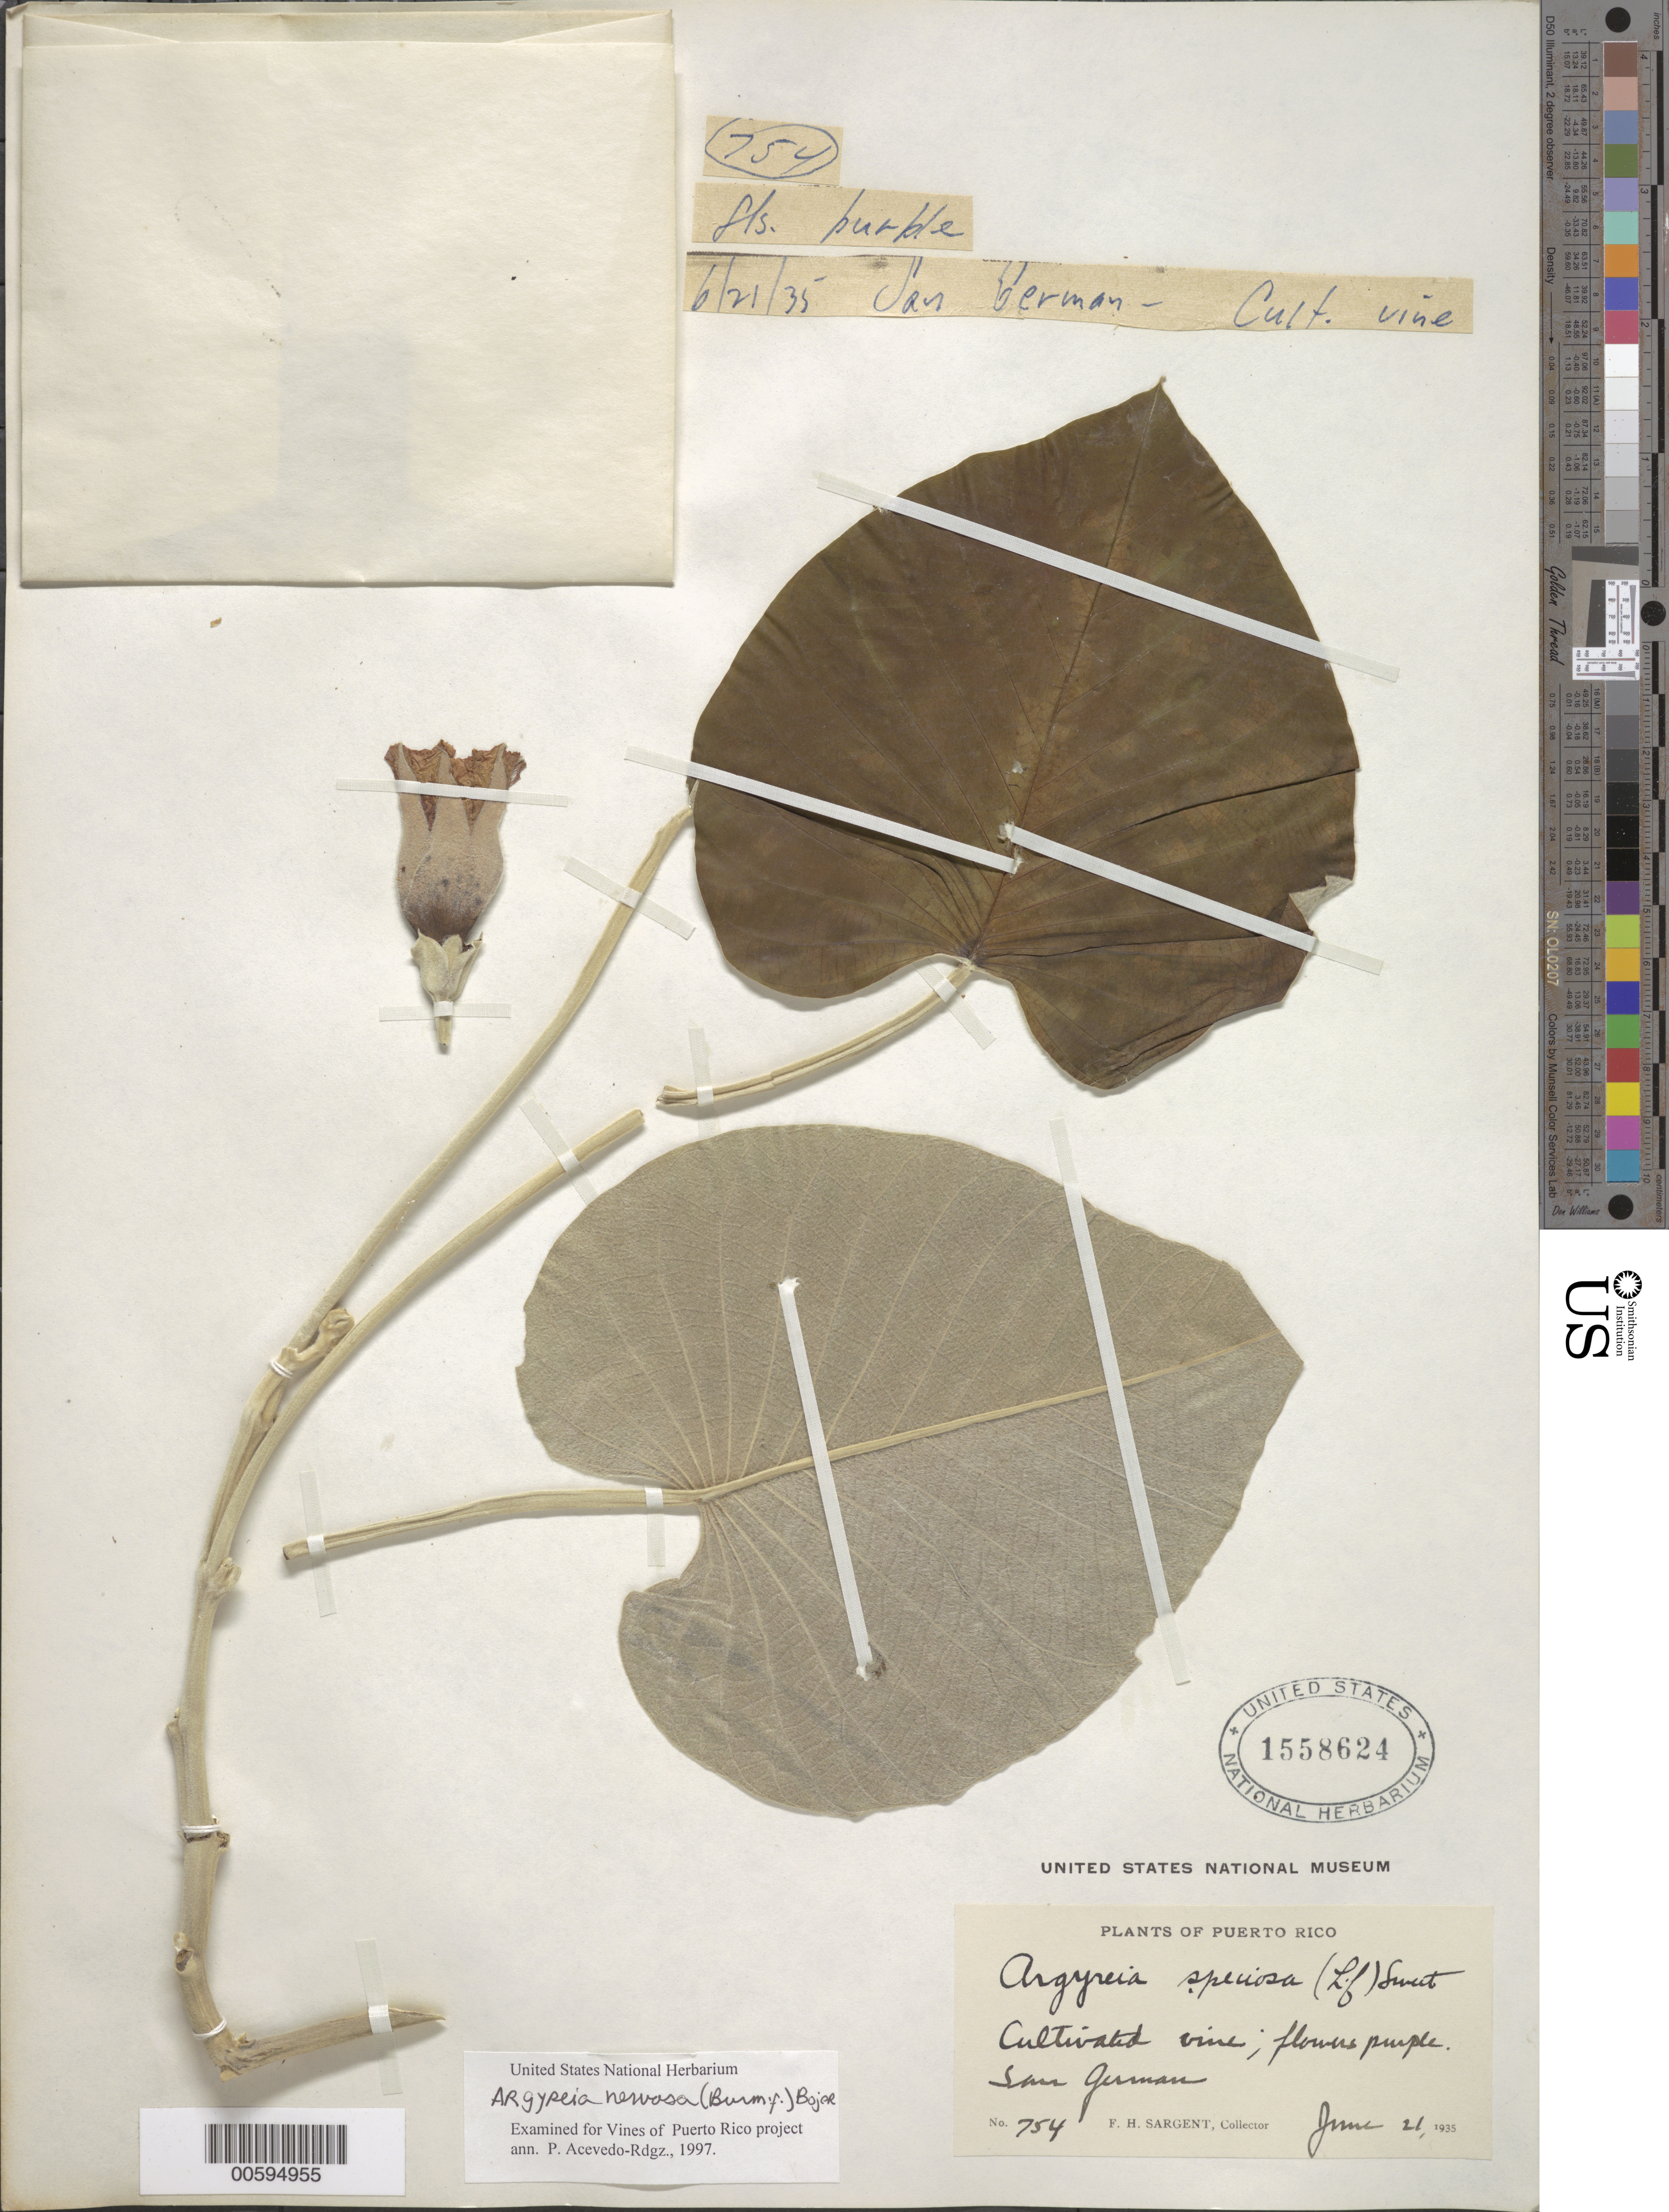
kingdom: Plantae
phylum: Tracheophyta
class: Magnoliopsida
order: Solanales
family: Convolvulaceae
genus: Argyreia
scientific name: Argyreia nervosa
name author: (Burm. f.) Bojer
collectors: F. H. Sargent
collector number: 754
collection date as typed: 21 Jun 1935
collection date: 1935-06-21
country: Puerto Rico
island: Greater Antilles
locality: San German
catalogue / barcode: US 1558624